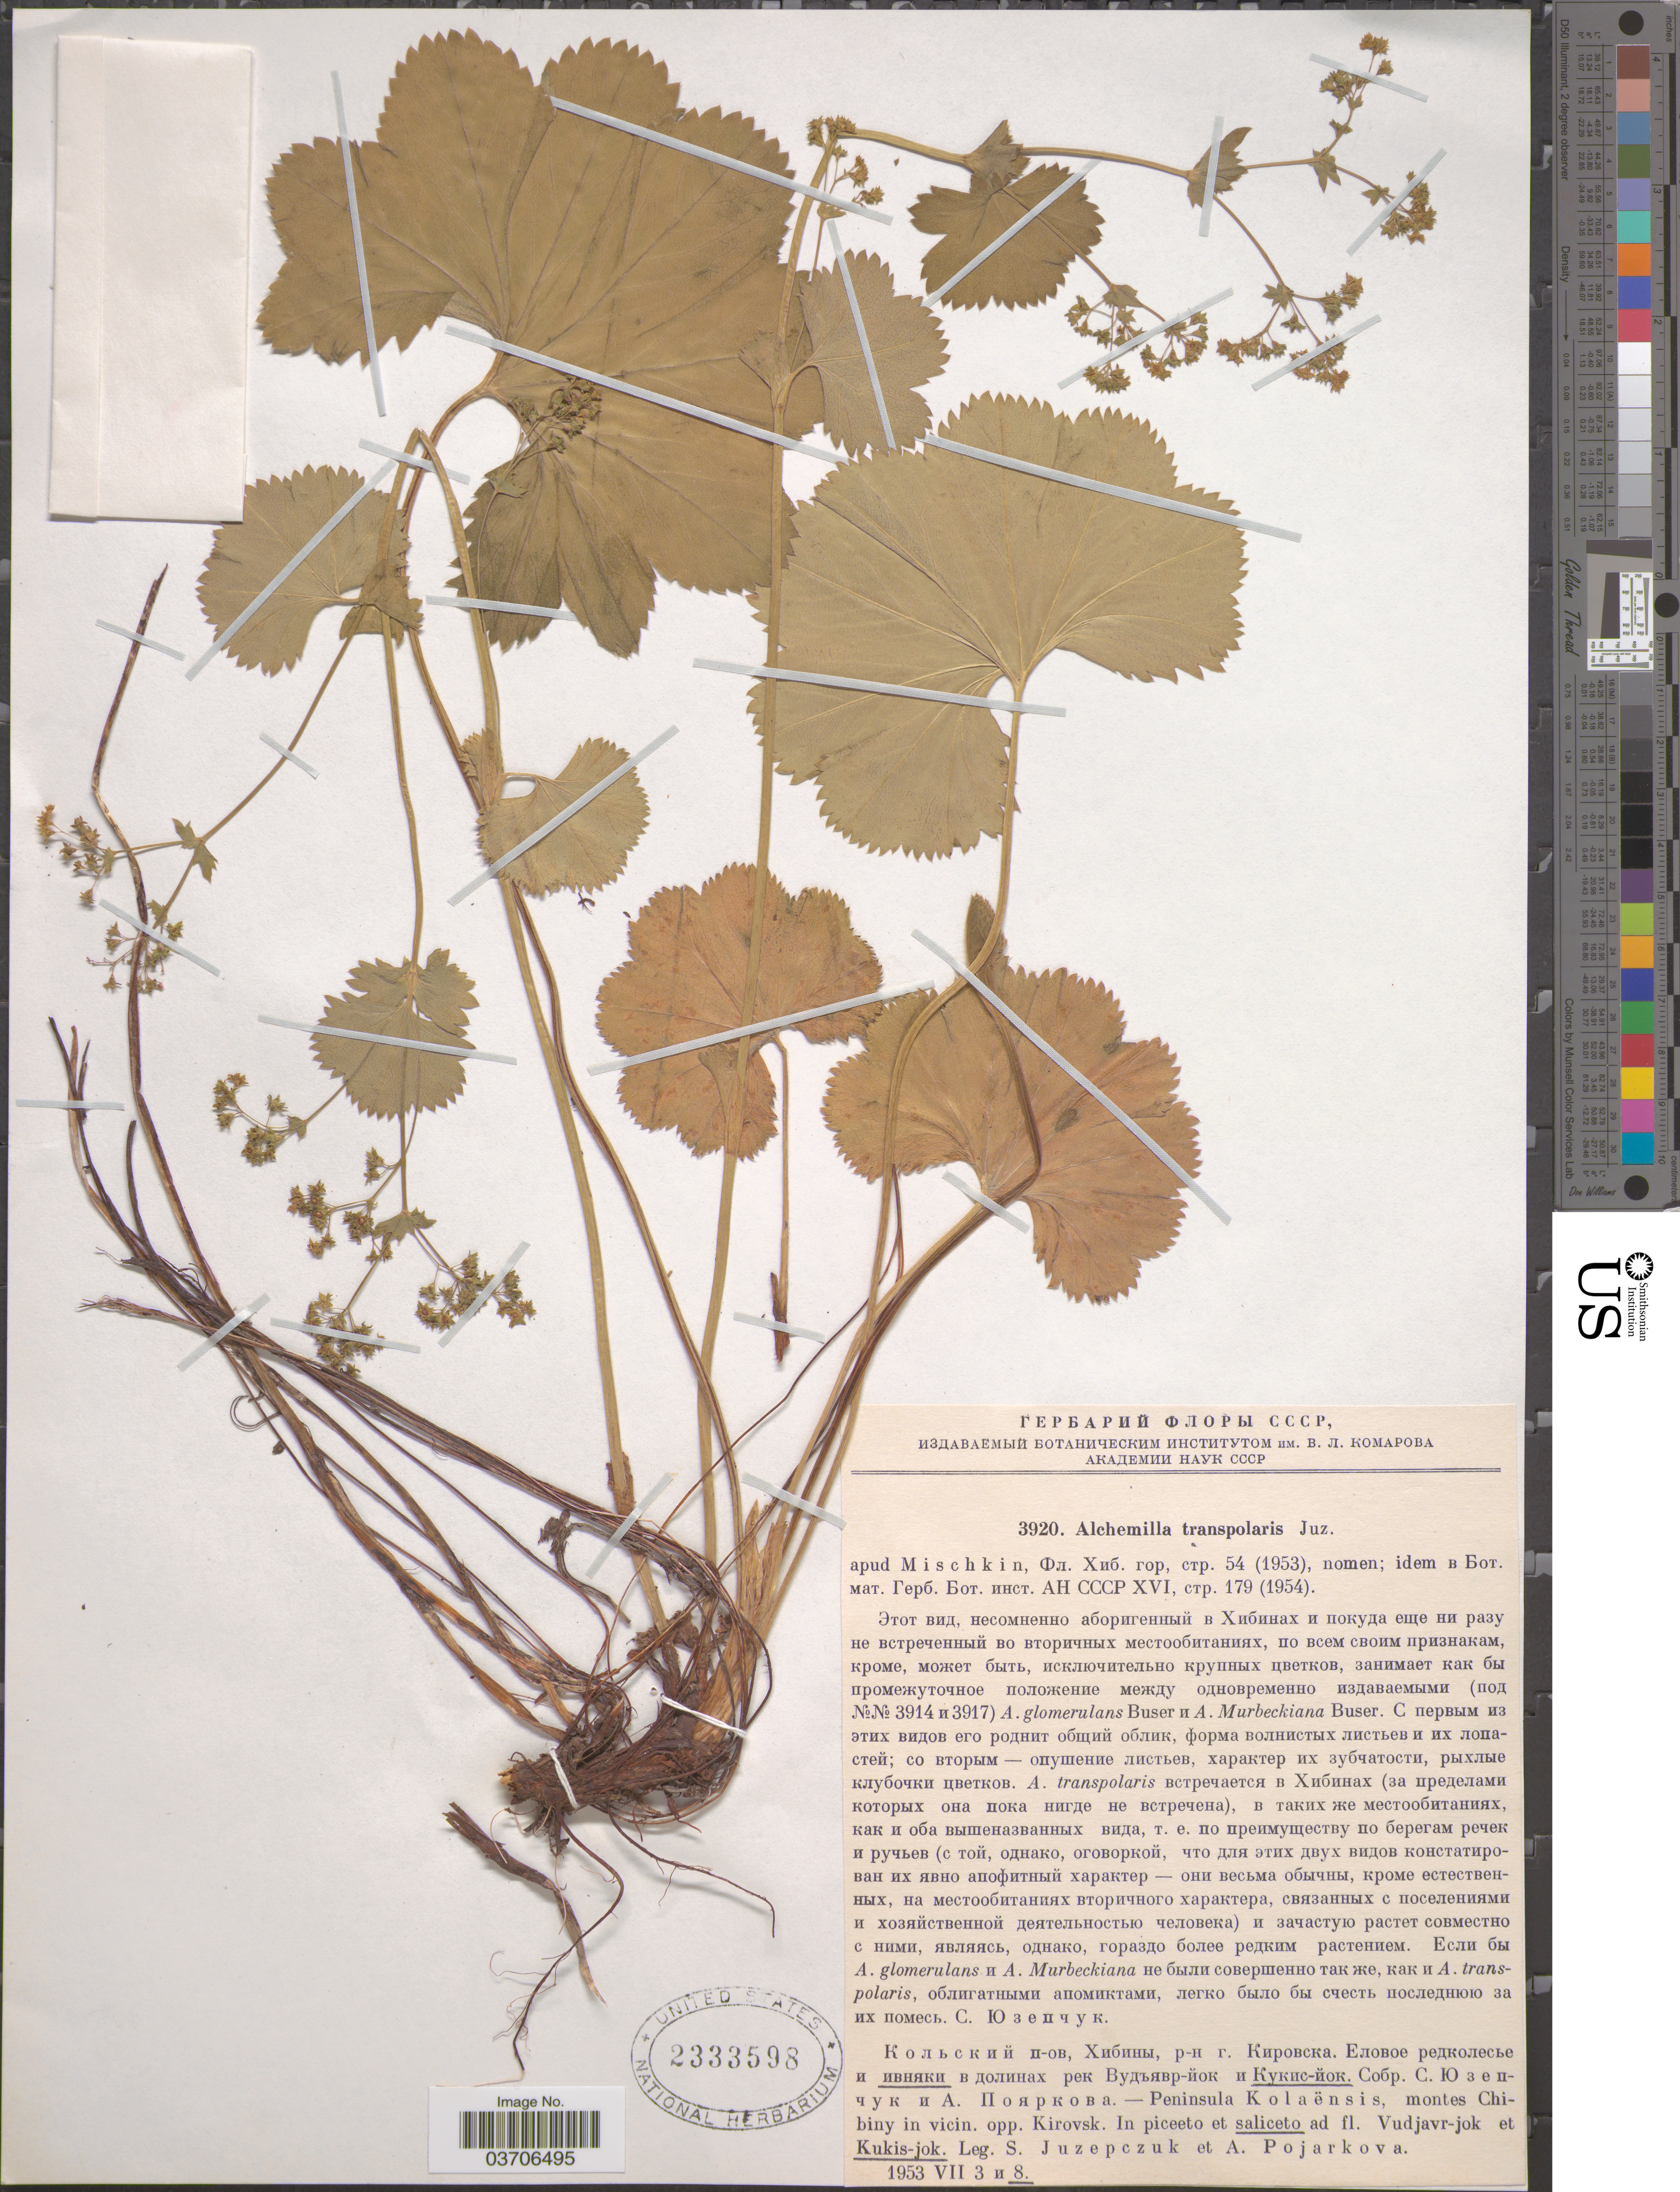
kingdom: Plantae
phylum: Tracheophyta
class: Magnoliopsida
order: Rosales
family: Rosaceae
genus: Alchemilla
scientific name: Alchemilla transpolaris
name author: Juz.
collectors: S. V. Juzepczuk & A. Pojarkova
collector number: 3920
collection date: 1953-07-03/1953-07-08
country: Russian Federation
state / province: Murmansk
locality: Peninsula Kolaënsis, montes Chibiny in vicin. opp. Kirovsk. In piceeto et saliceto ad fl. Vudjavr-jok et Kukis-jok.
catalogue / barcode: US 2333598